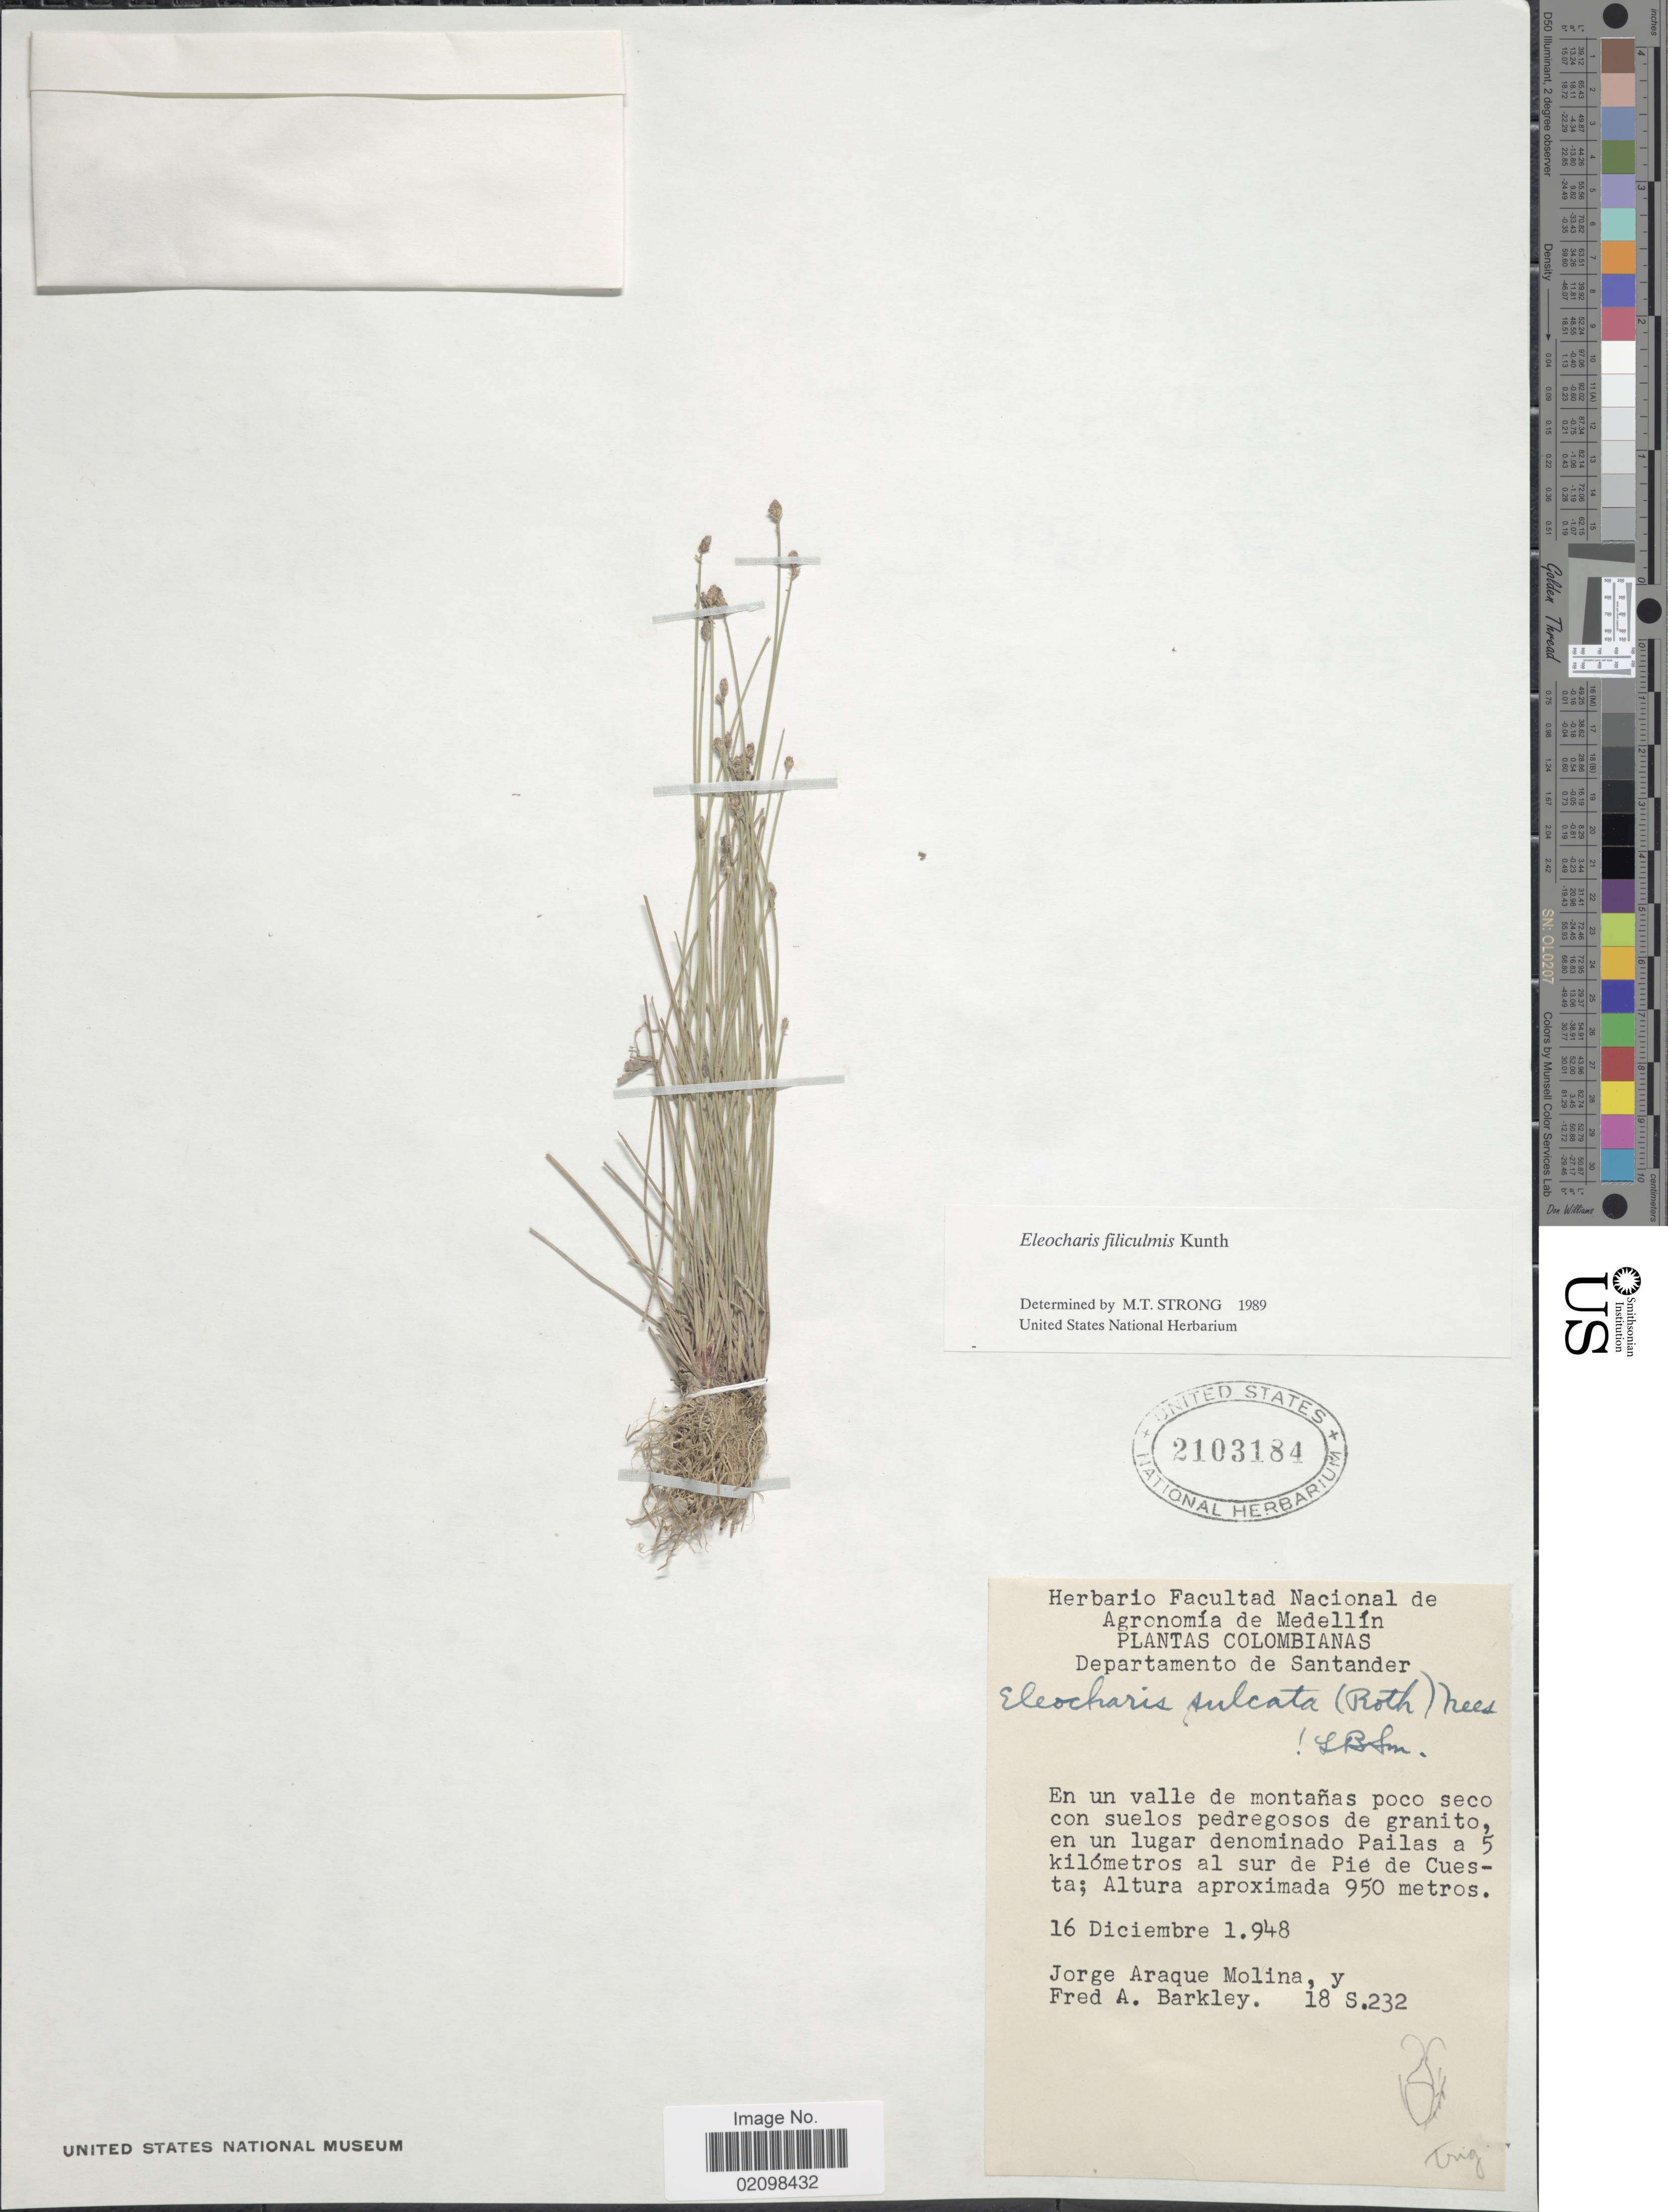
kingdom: Plantae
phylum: Tracheophyta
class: Liliopsida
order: Poales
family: Cyperaceae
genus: Eleocharis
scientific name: Eleocharis filiculmis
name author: Kunth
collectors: J. Araque Molina & F. A. Barkley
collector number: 18S.232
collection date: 1948-12-16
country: Colombia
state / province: Santander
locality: Un lugar denominado Pailas a 5 kilómetros al sur de Pie de Cuesta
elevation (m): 950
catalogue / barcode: US 2103184